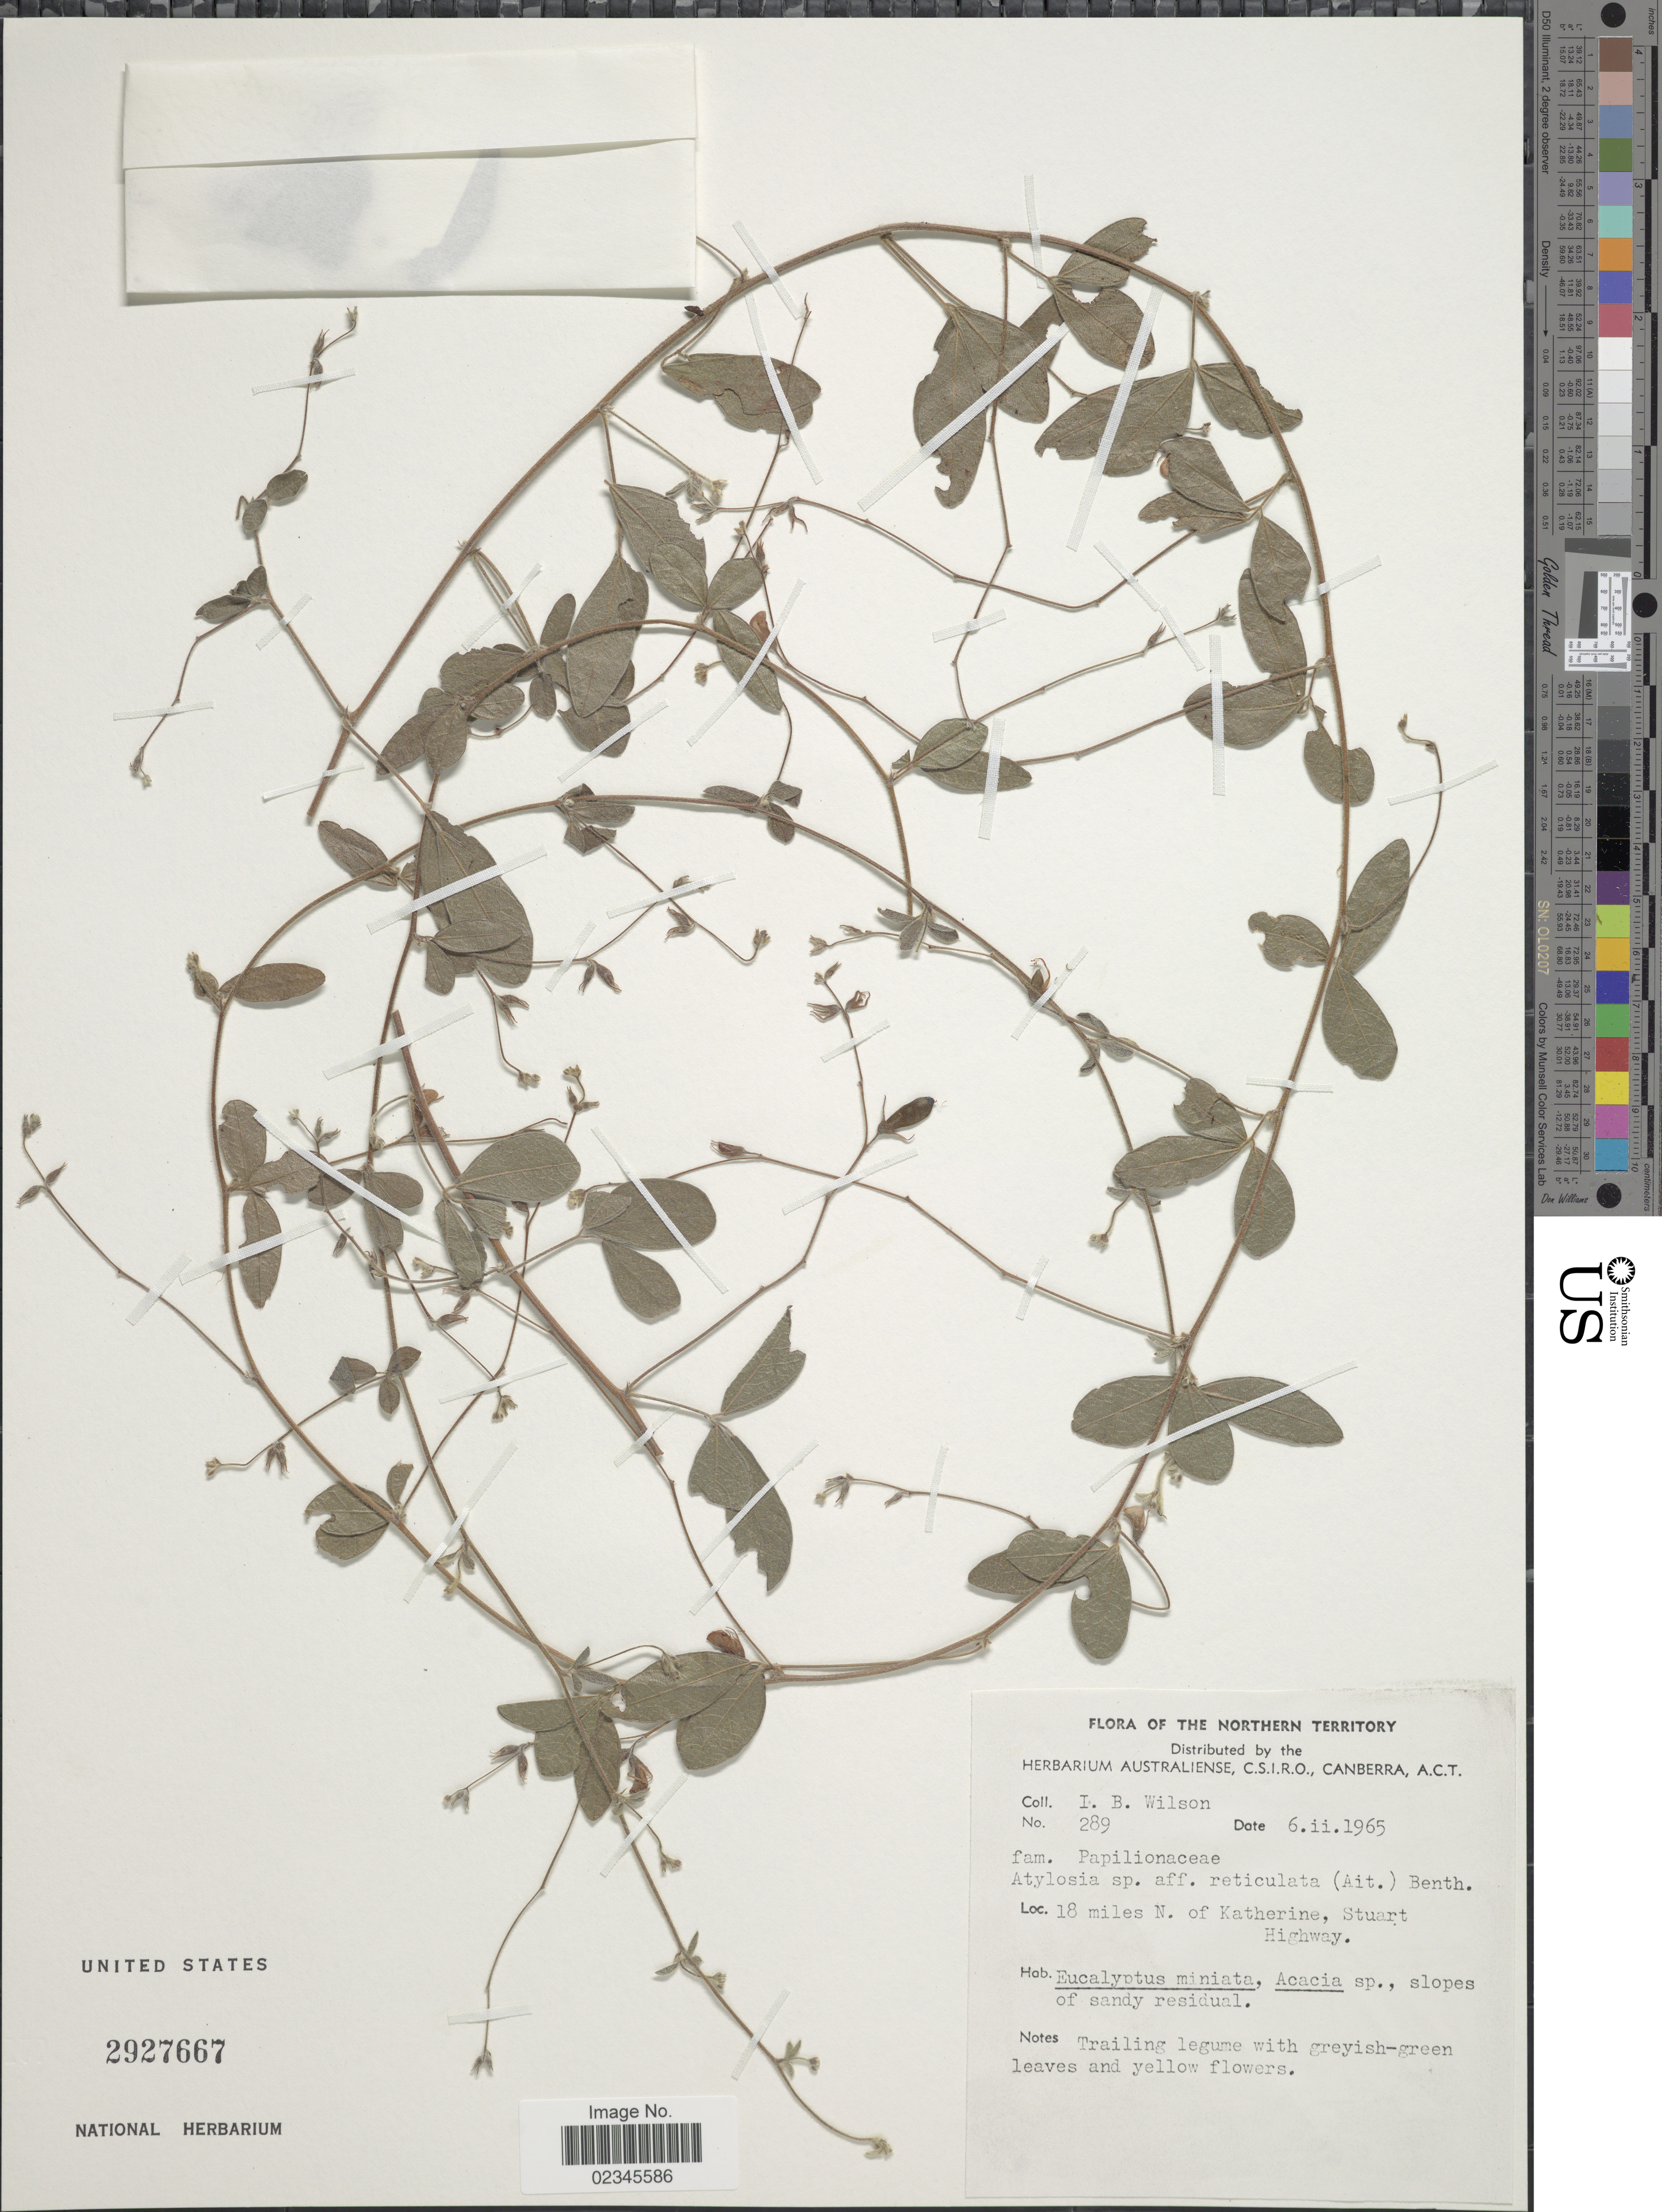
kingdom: Plantae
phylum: Tracheophyta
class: Magnoliopsida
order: Fabales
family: Fabaceae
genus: Cajanus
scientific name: Cajanus reticulatus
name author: (Dryand.) F. Muell.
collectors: I. B. Wilson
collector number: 289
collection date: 1965-02-06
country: Australia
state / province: Northern Territory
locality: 18 miles N. of Katherine, Stuart Highway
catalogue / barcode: US 2927667